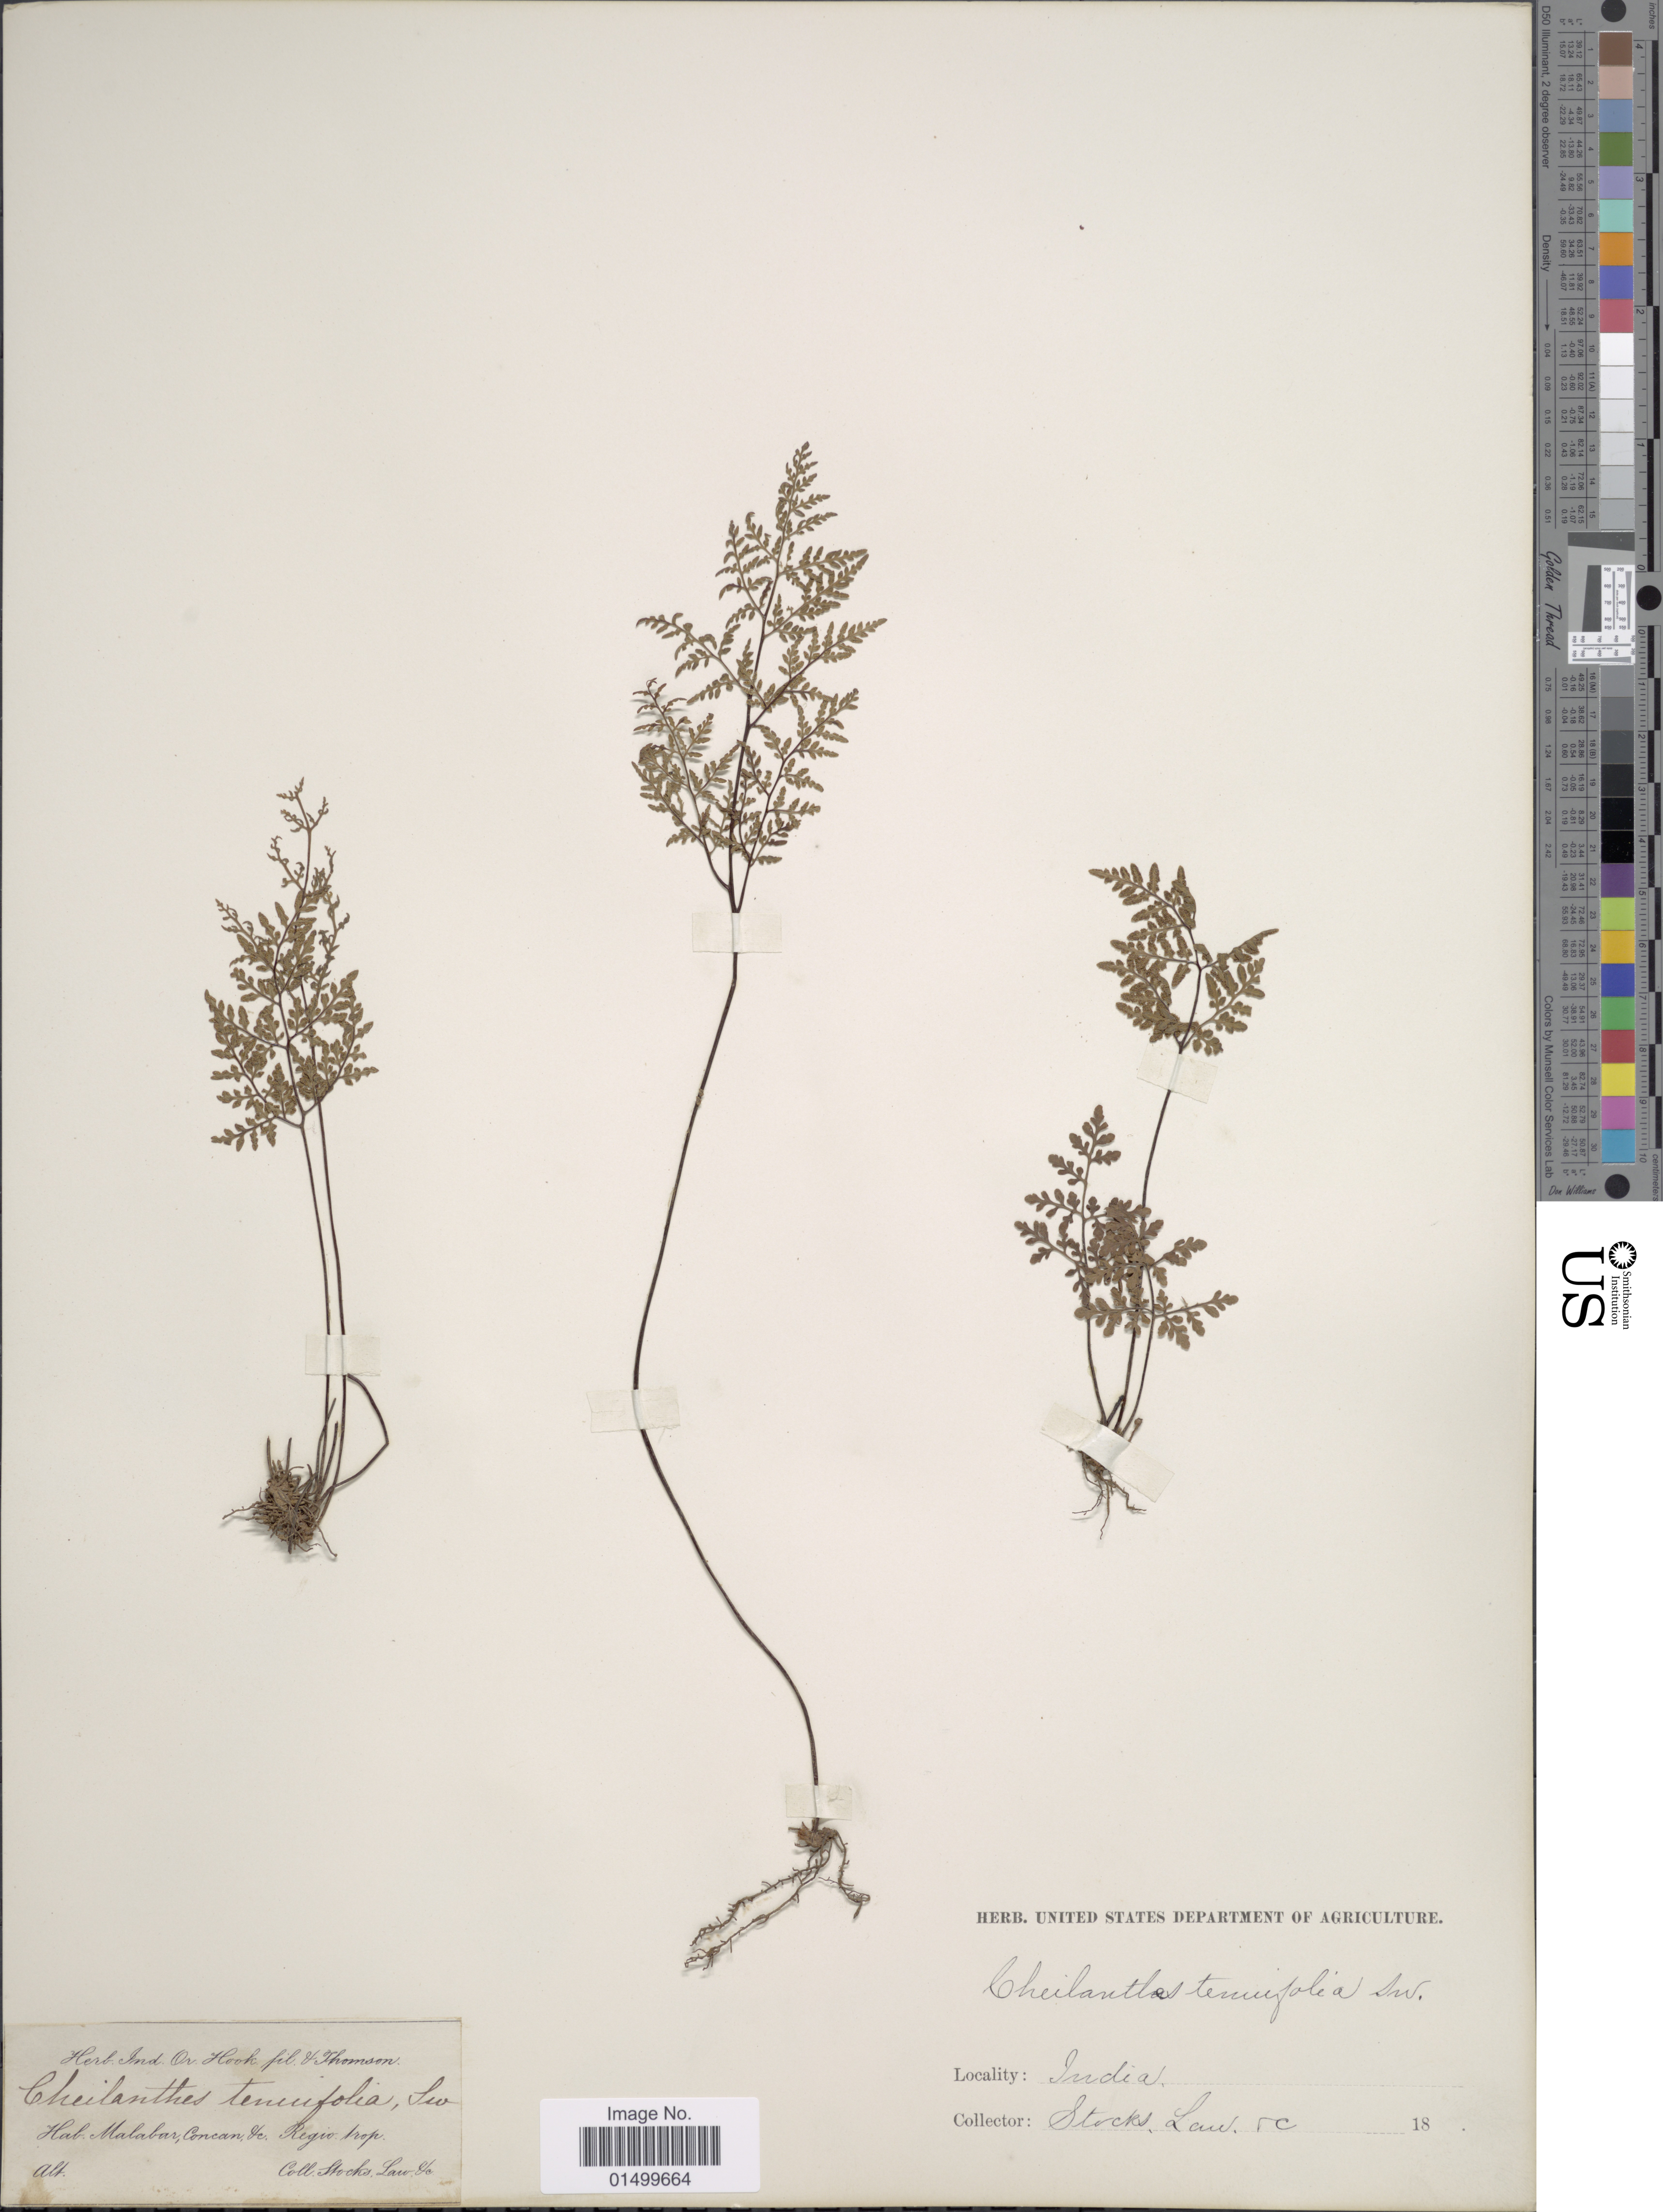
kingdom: Plantae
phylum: Tracheophyta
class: Polypodiopsida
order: Polypodiales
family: Pteridaceae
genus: Cheilanthes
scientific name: Cheilanthes tenuifolia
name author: (Burm. f.) Sw.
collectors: Stocks, --, -. Law & et al.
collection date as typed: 18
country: India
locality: Malabar, Concan